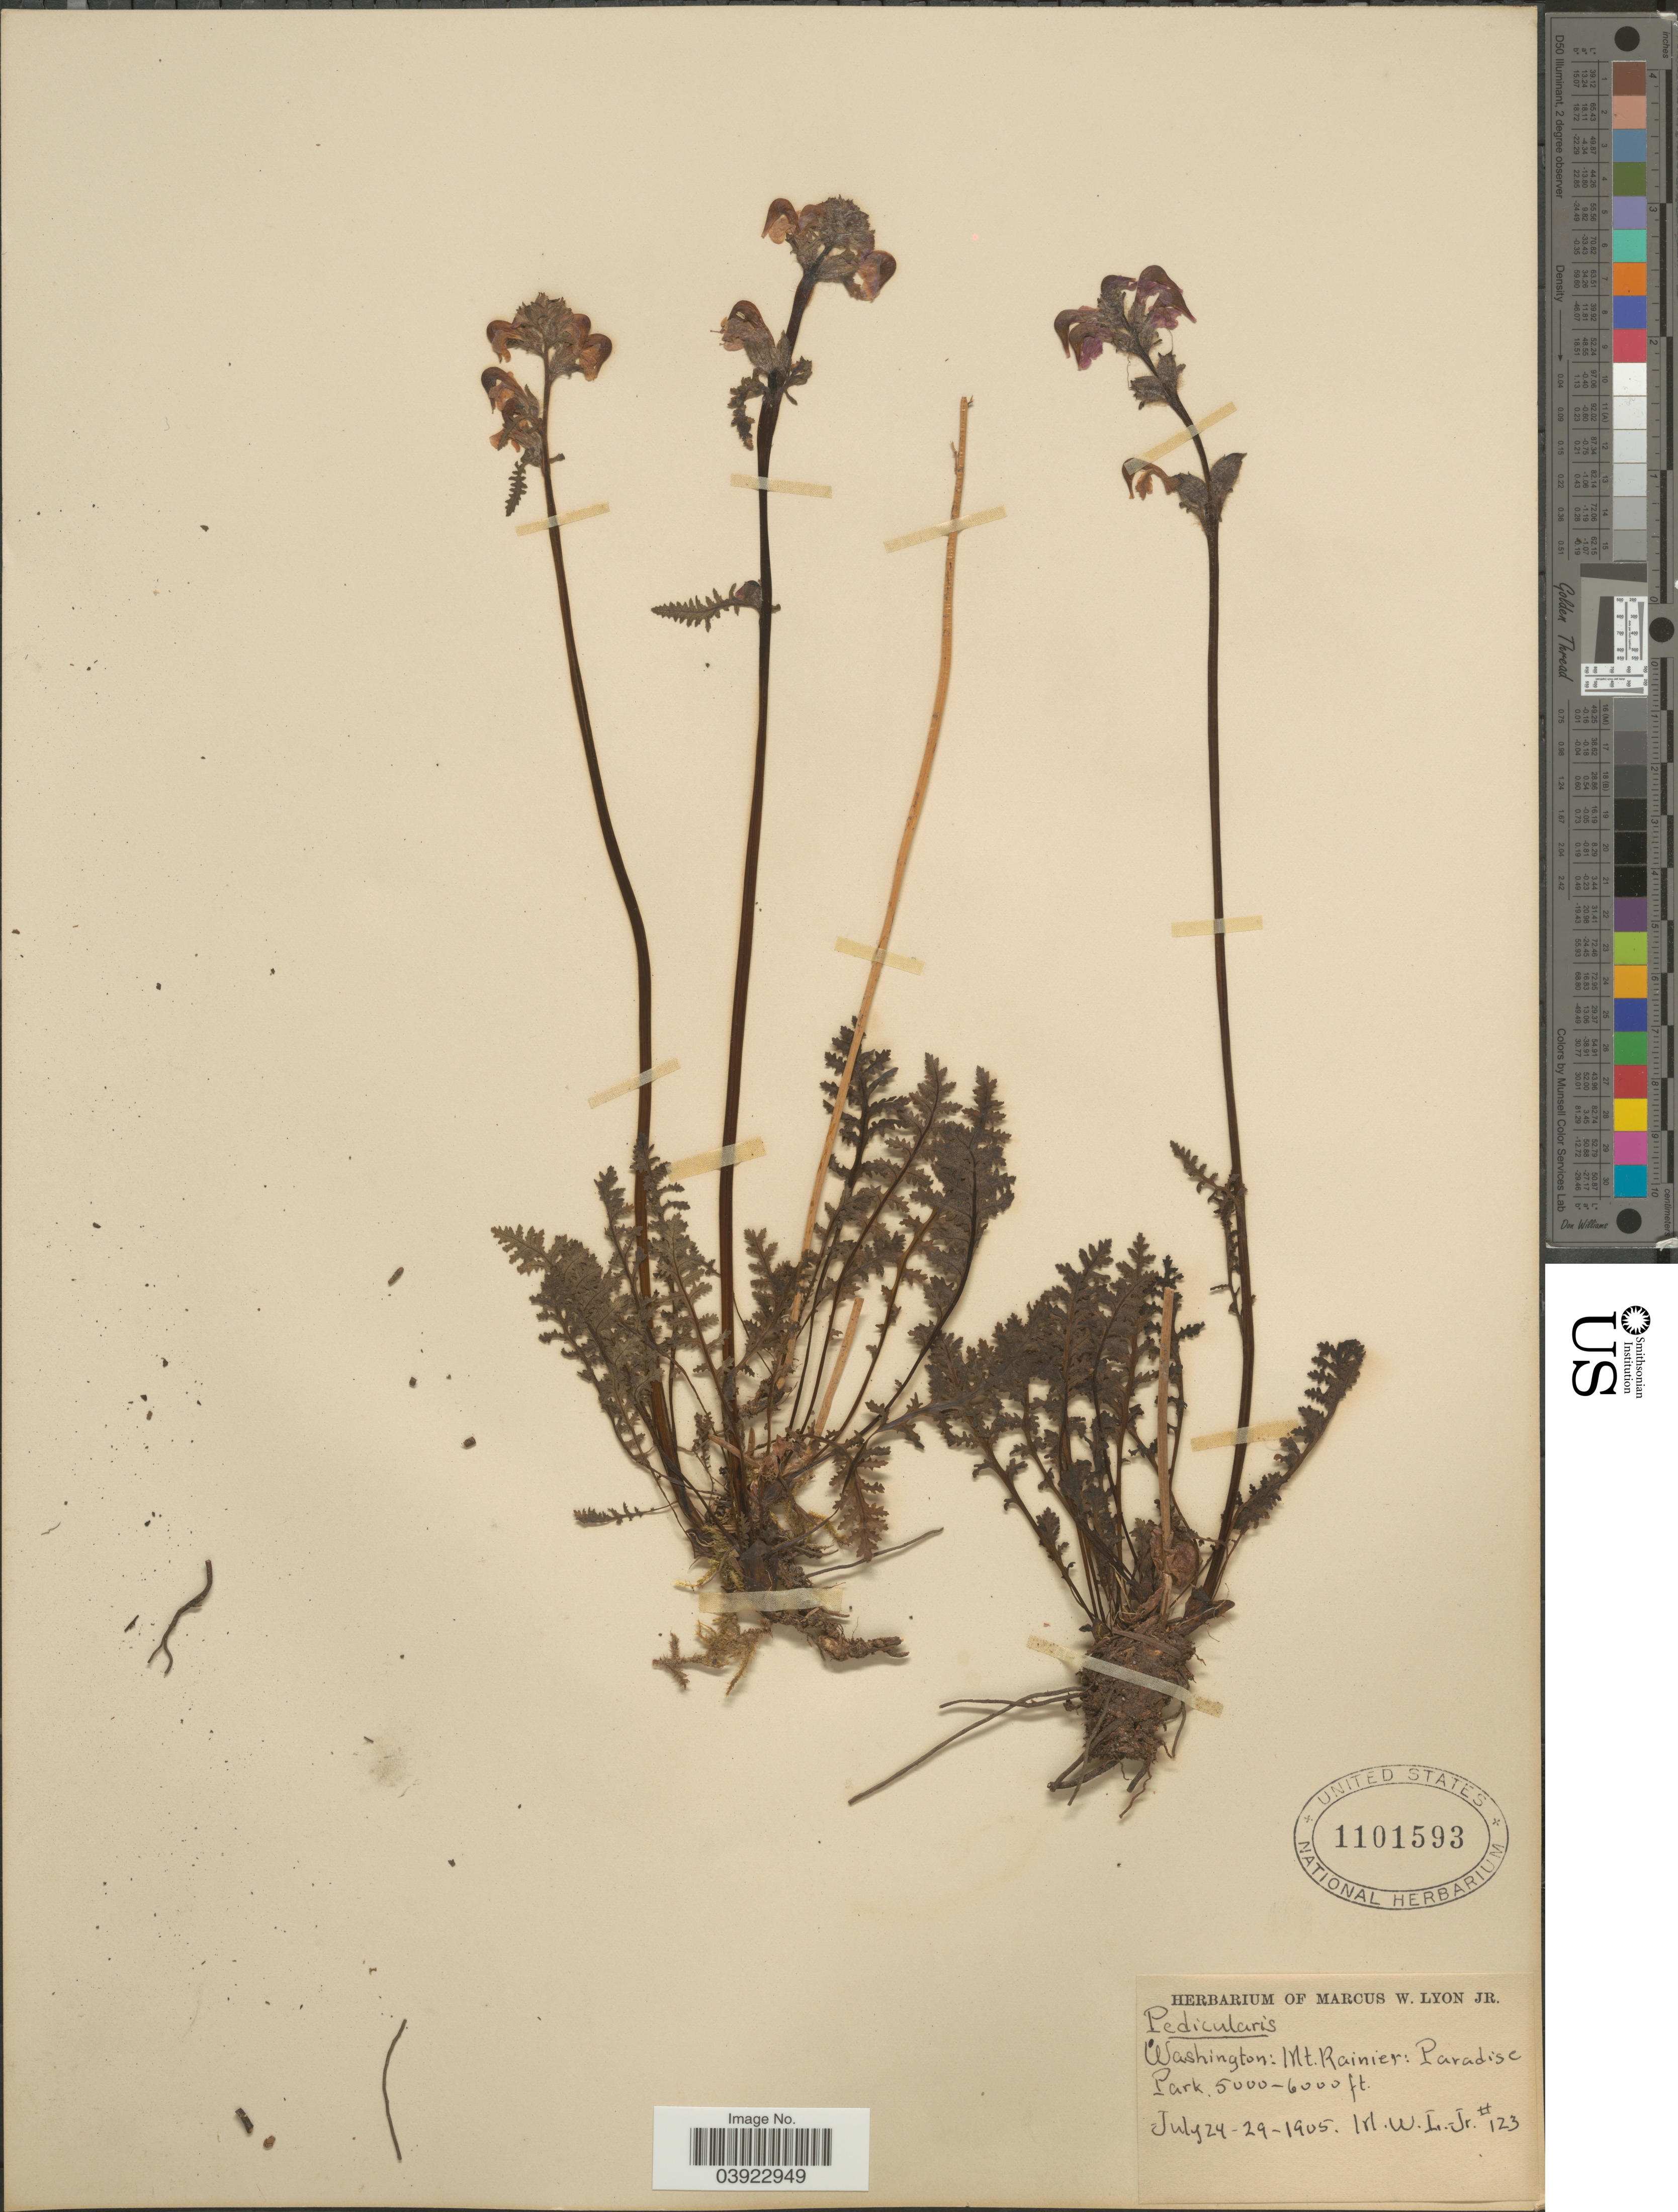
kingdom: Plantae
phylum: Tracheophyta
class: Magnoliopsida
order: Lamiales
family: Orobanchaceae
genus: Pedicularis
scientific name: Pedicularis ornithorhyncha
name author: Benth.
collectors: M. W. Lyon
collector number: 123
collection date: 1905-07-24/1905-07-29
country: United States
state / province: Washington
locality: Mt. Rainier: Paradise Park.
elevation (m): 1524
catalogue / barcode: US 1101593